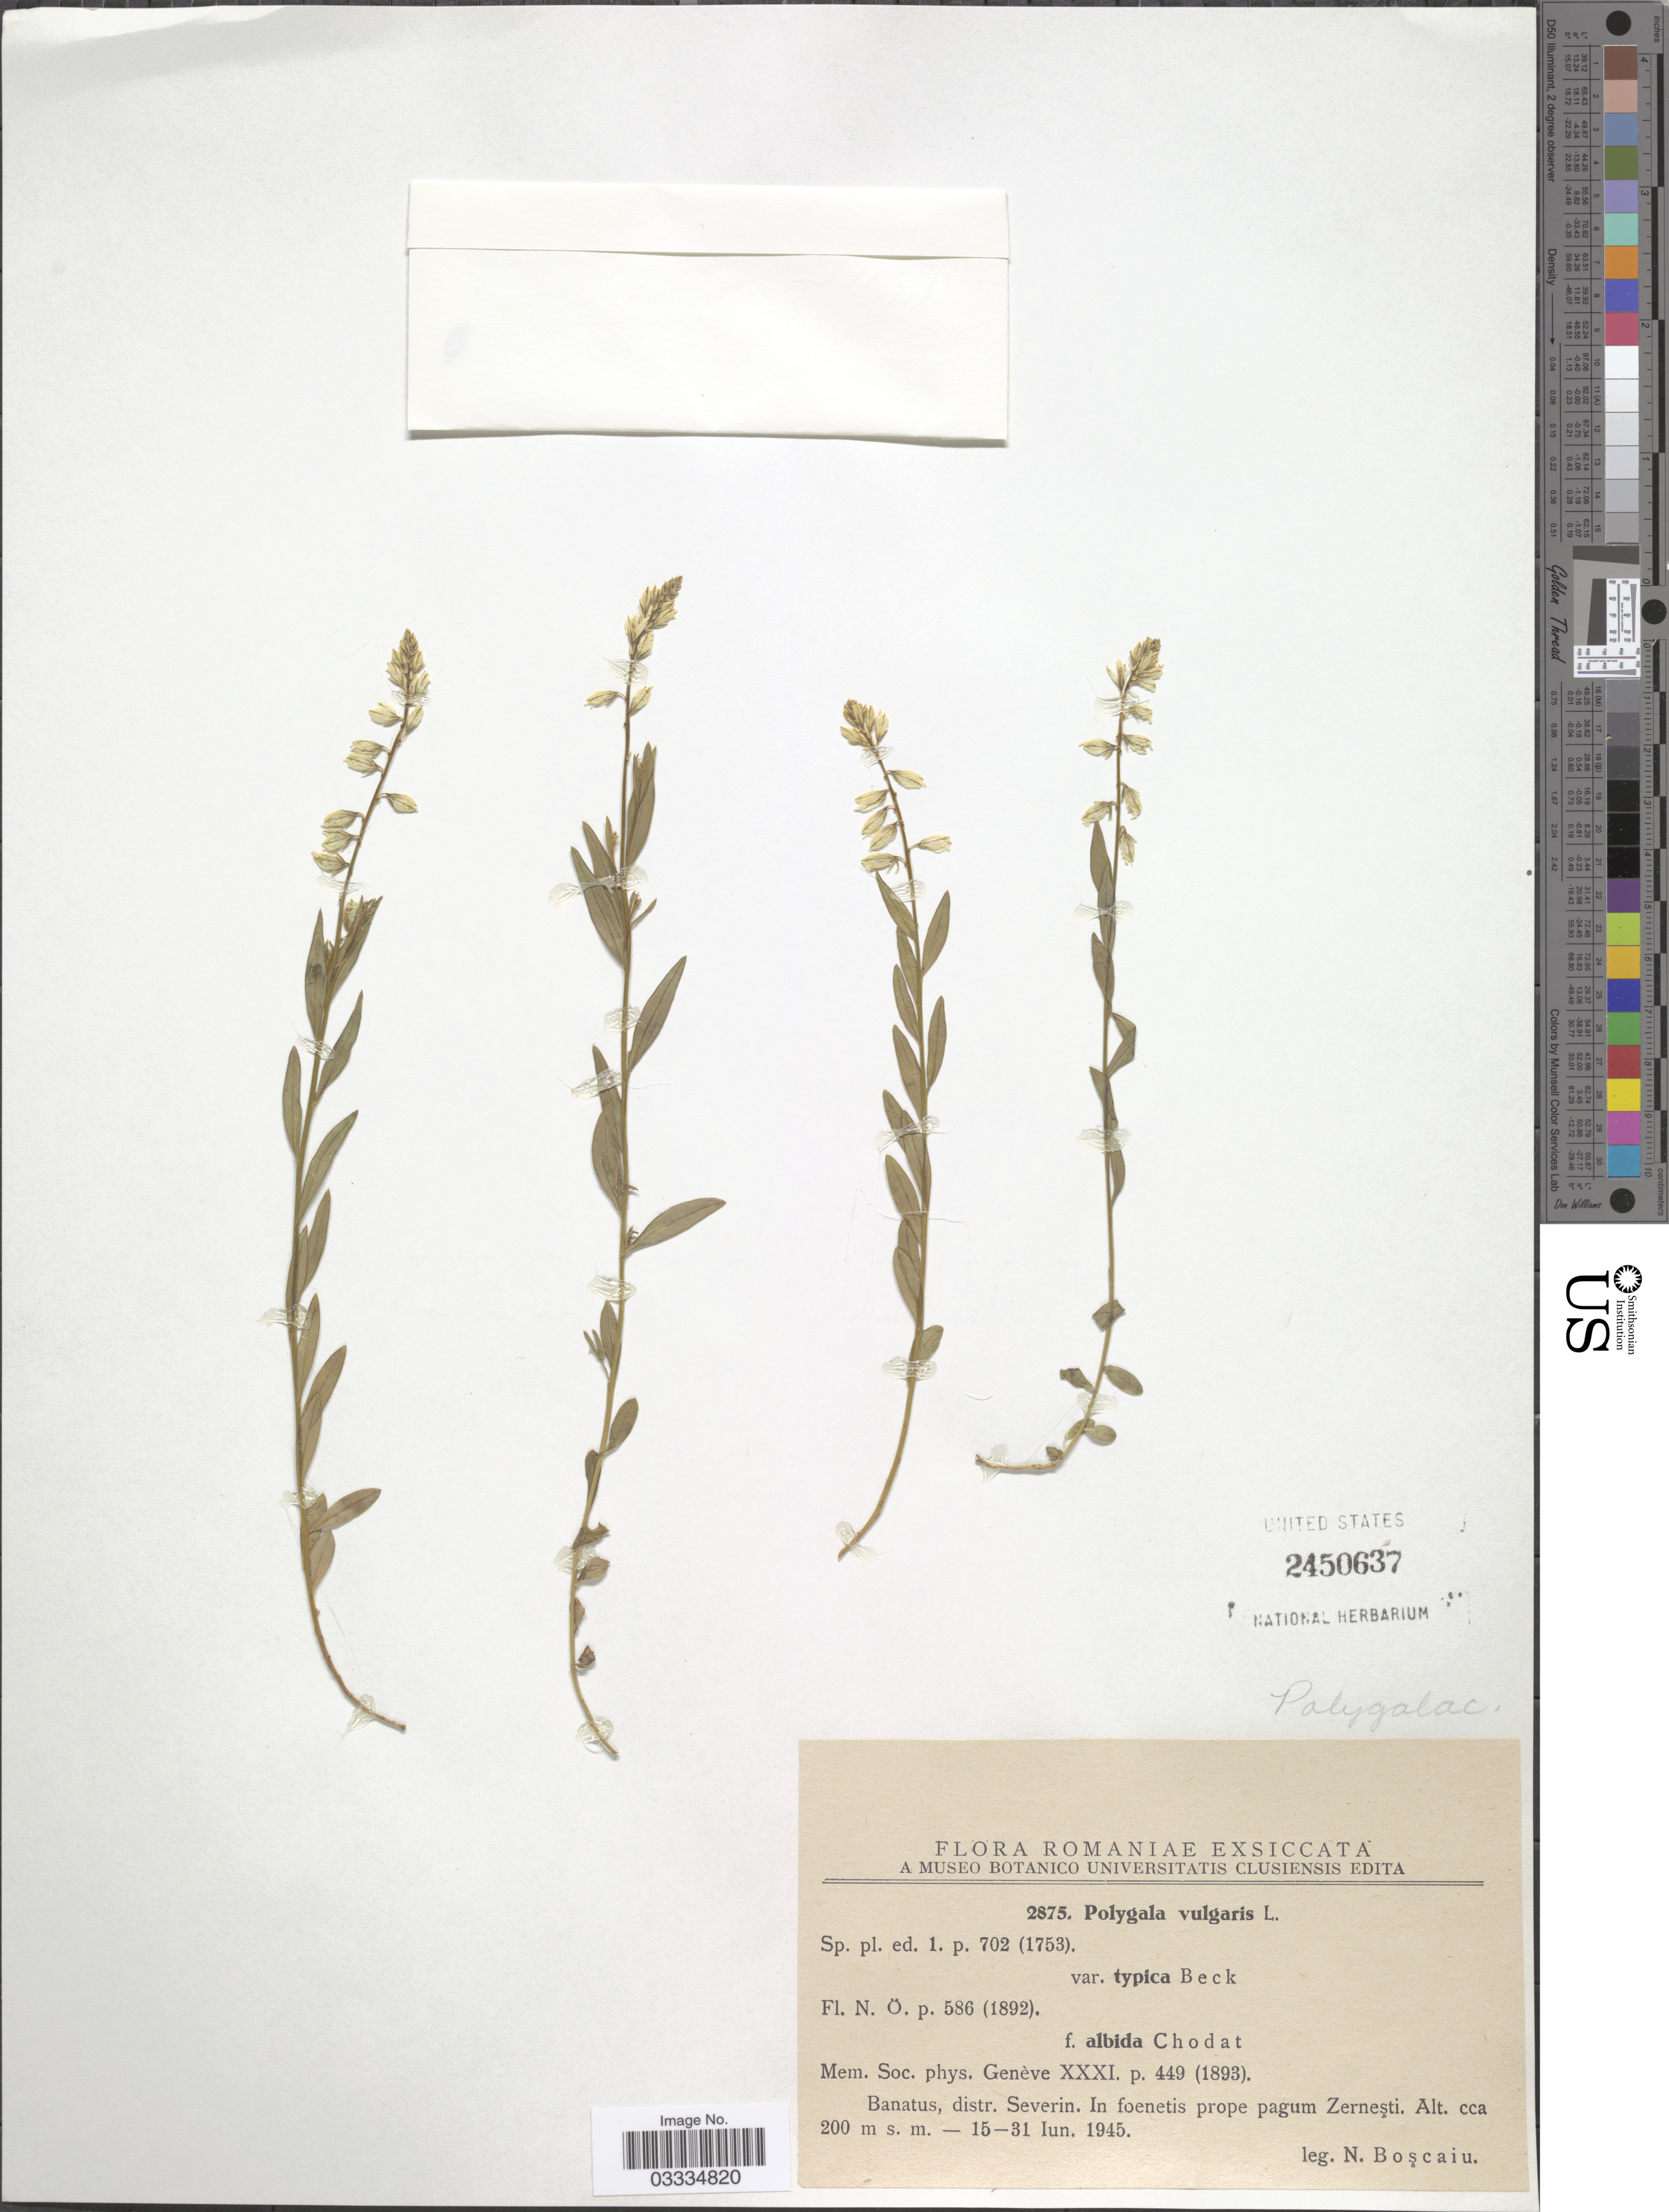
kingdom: Plantae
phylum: Tracheophyta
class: Magnoliopsida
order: Fabales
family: Polygalaceae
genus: Polygala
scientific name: Polygala vulgaris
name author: L.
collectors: Boscaiu, N.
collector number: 2875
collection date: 1945-06-15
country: Romania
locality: Banatus, distr. Severin. In foenetis prope pagum Zernesti.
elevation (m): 200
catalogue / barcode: US 2450637